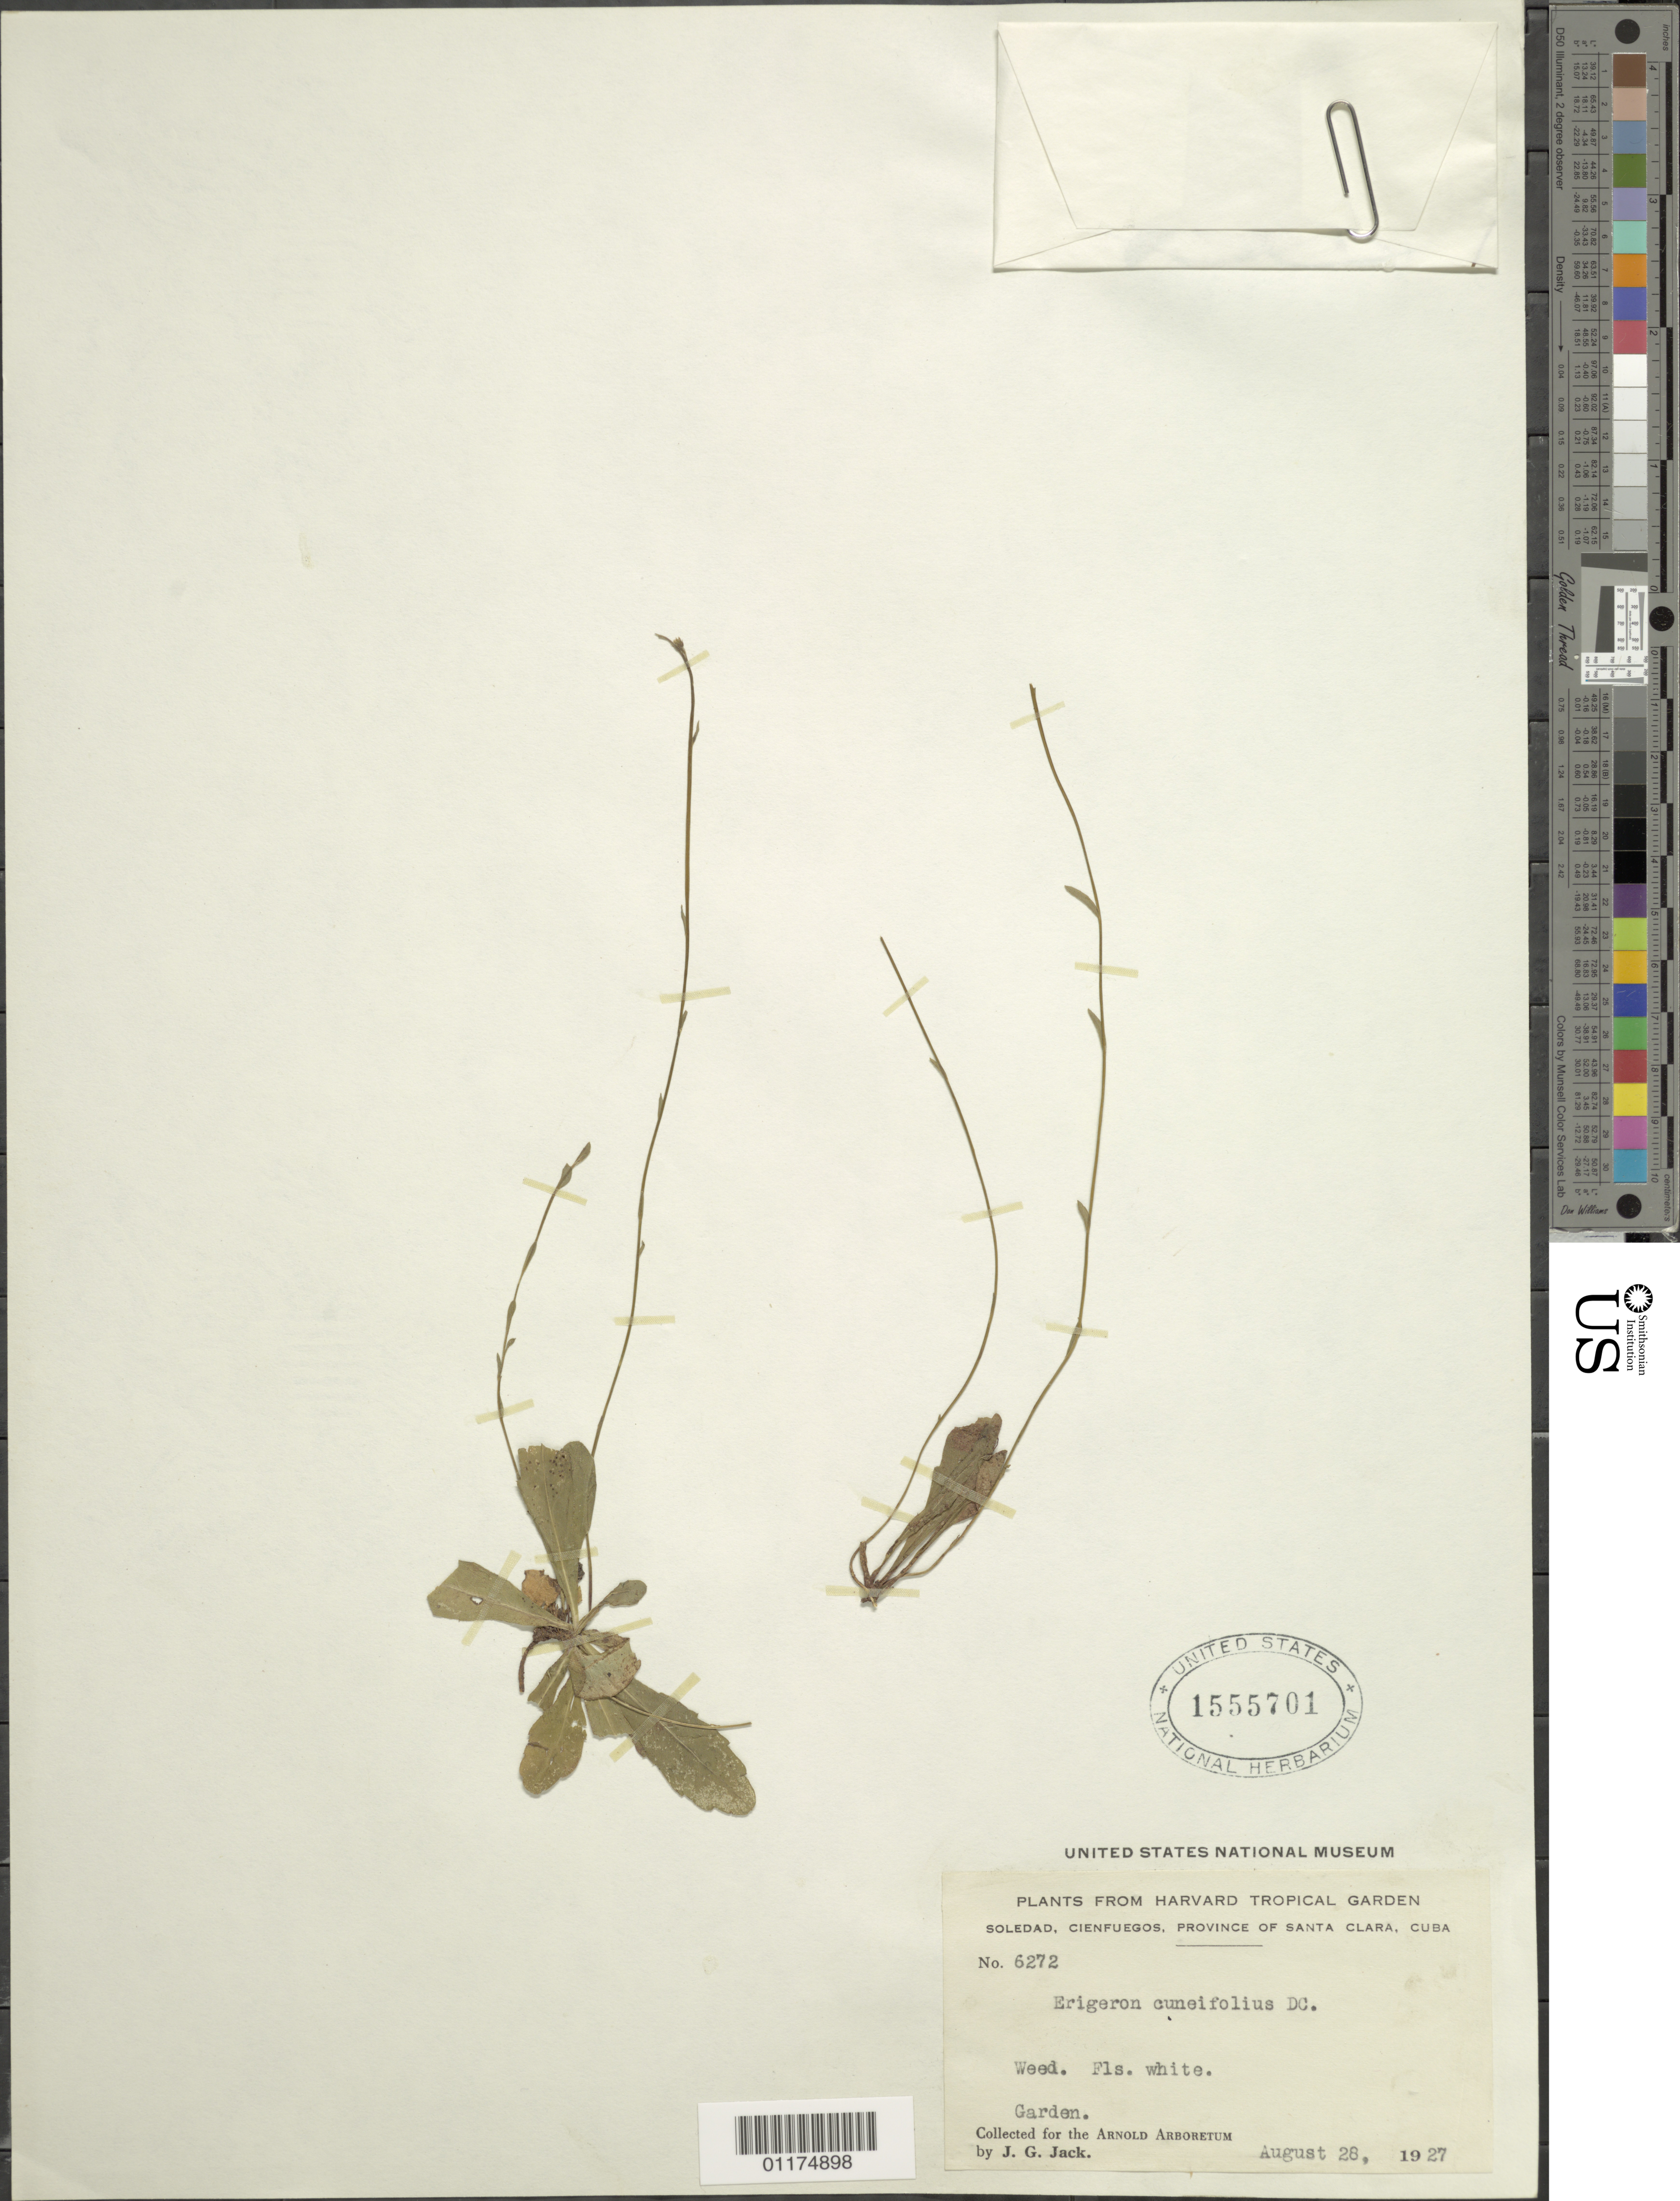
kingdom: Plantae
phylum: Tracheophyta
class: Magnoliopsida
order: Asterales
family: Asteraceae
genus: Erigeron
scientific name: Erigeron cuneifolius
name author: DC.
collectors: J. G. Jack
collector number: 6275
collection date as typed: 28 Aug 1927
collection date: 1927-08-28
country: Cuba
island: Cuba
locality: Soledad, Cienfuegos, Province of Santa Clara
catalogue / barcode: US 1555701